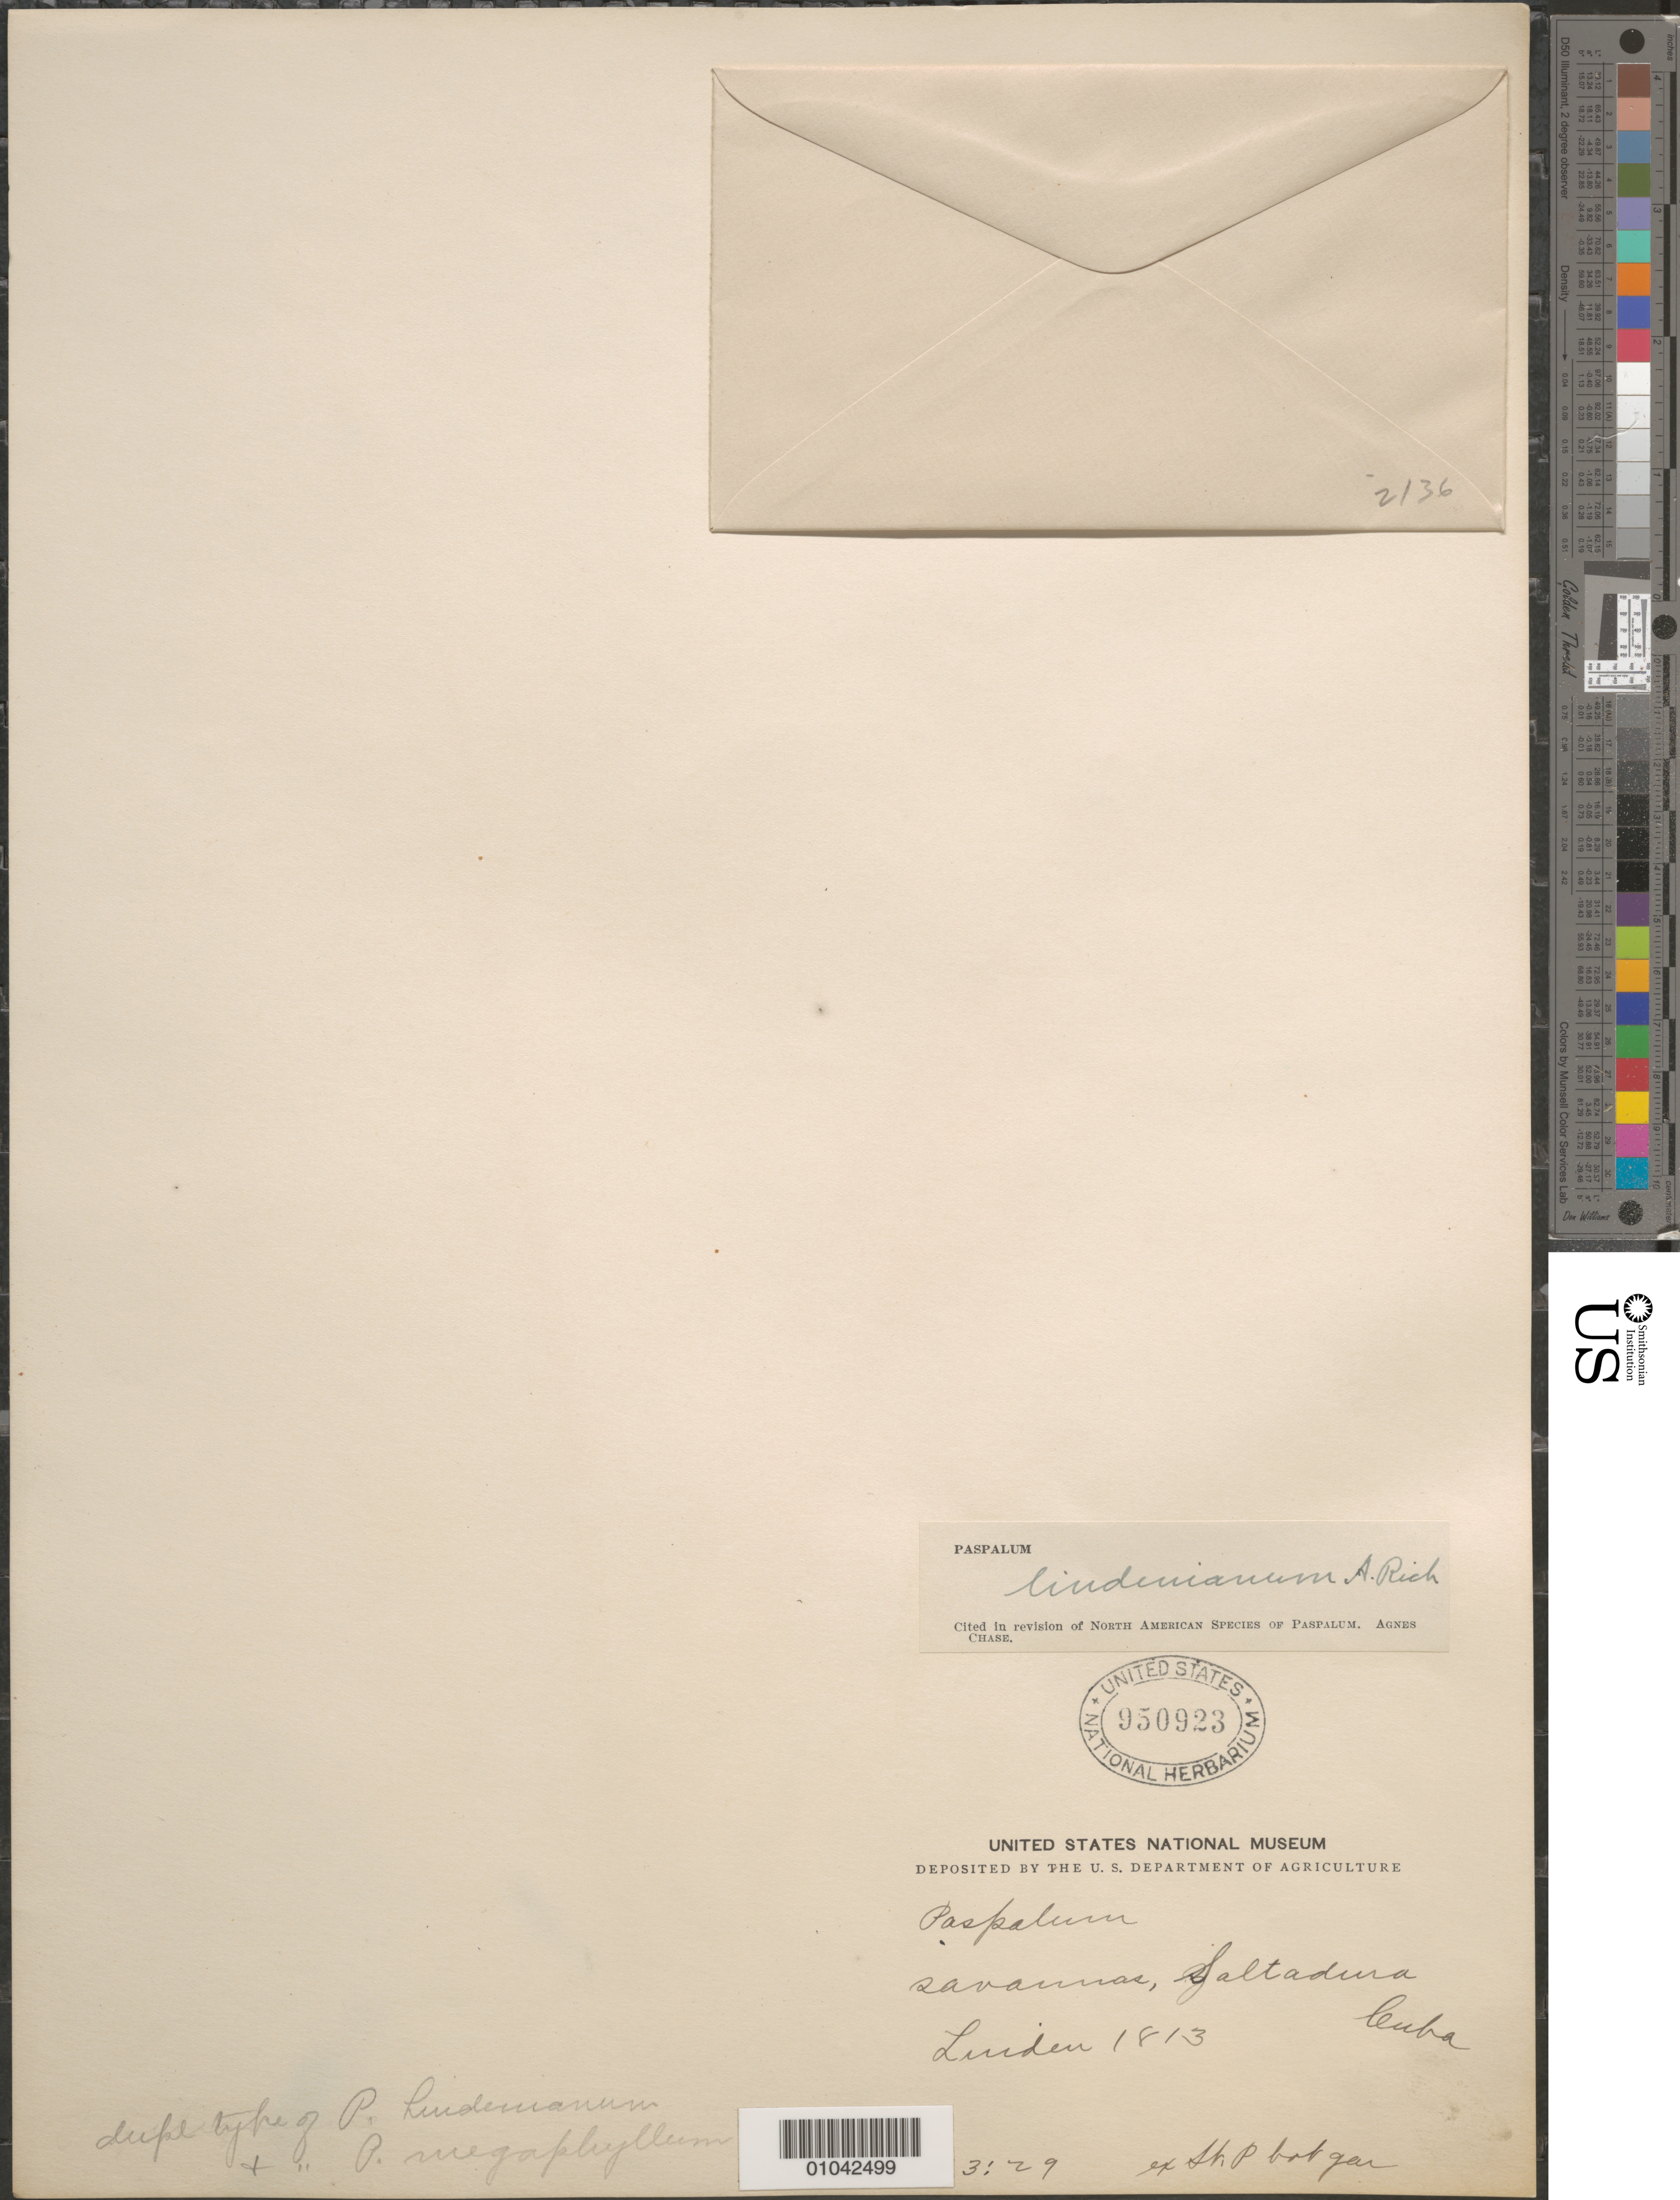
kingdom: Plantae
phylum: Tracheophyta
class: Liliopsida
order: Poales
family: Poaceae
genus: Paspalum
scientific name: Paspalum lindenianum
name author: A. Rich.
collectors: -- Linden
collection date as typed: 1813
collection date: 1813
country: Cuba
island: Cuba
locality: Saltadura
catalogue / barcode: US 950923